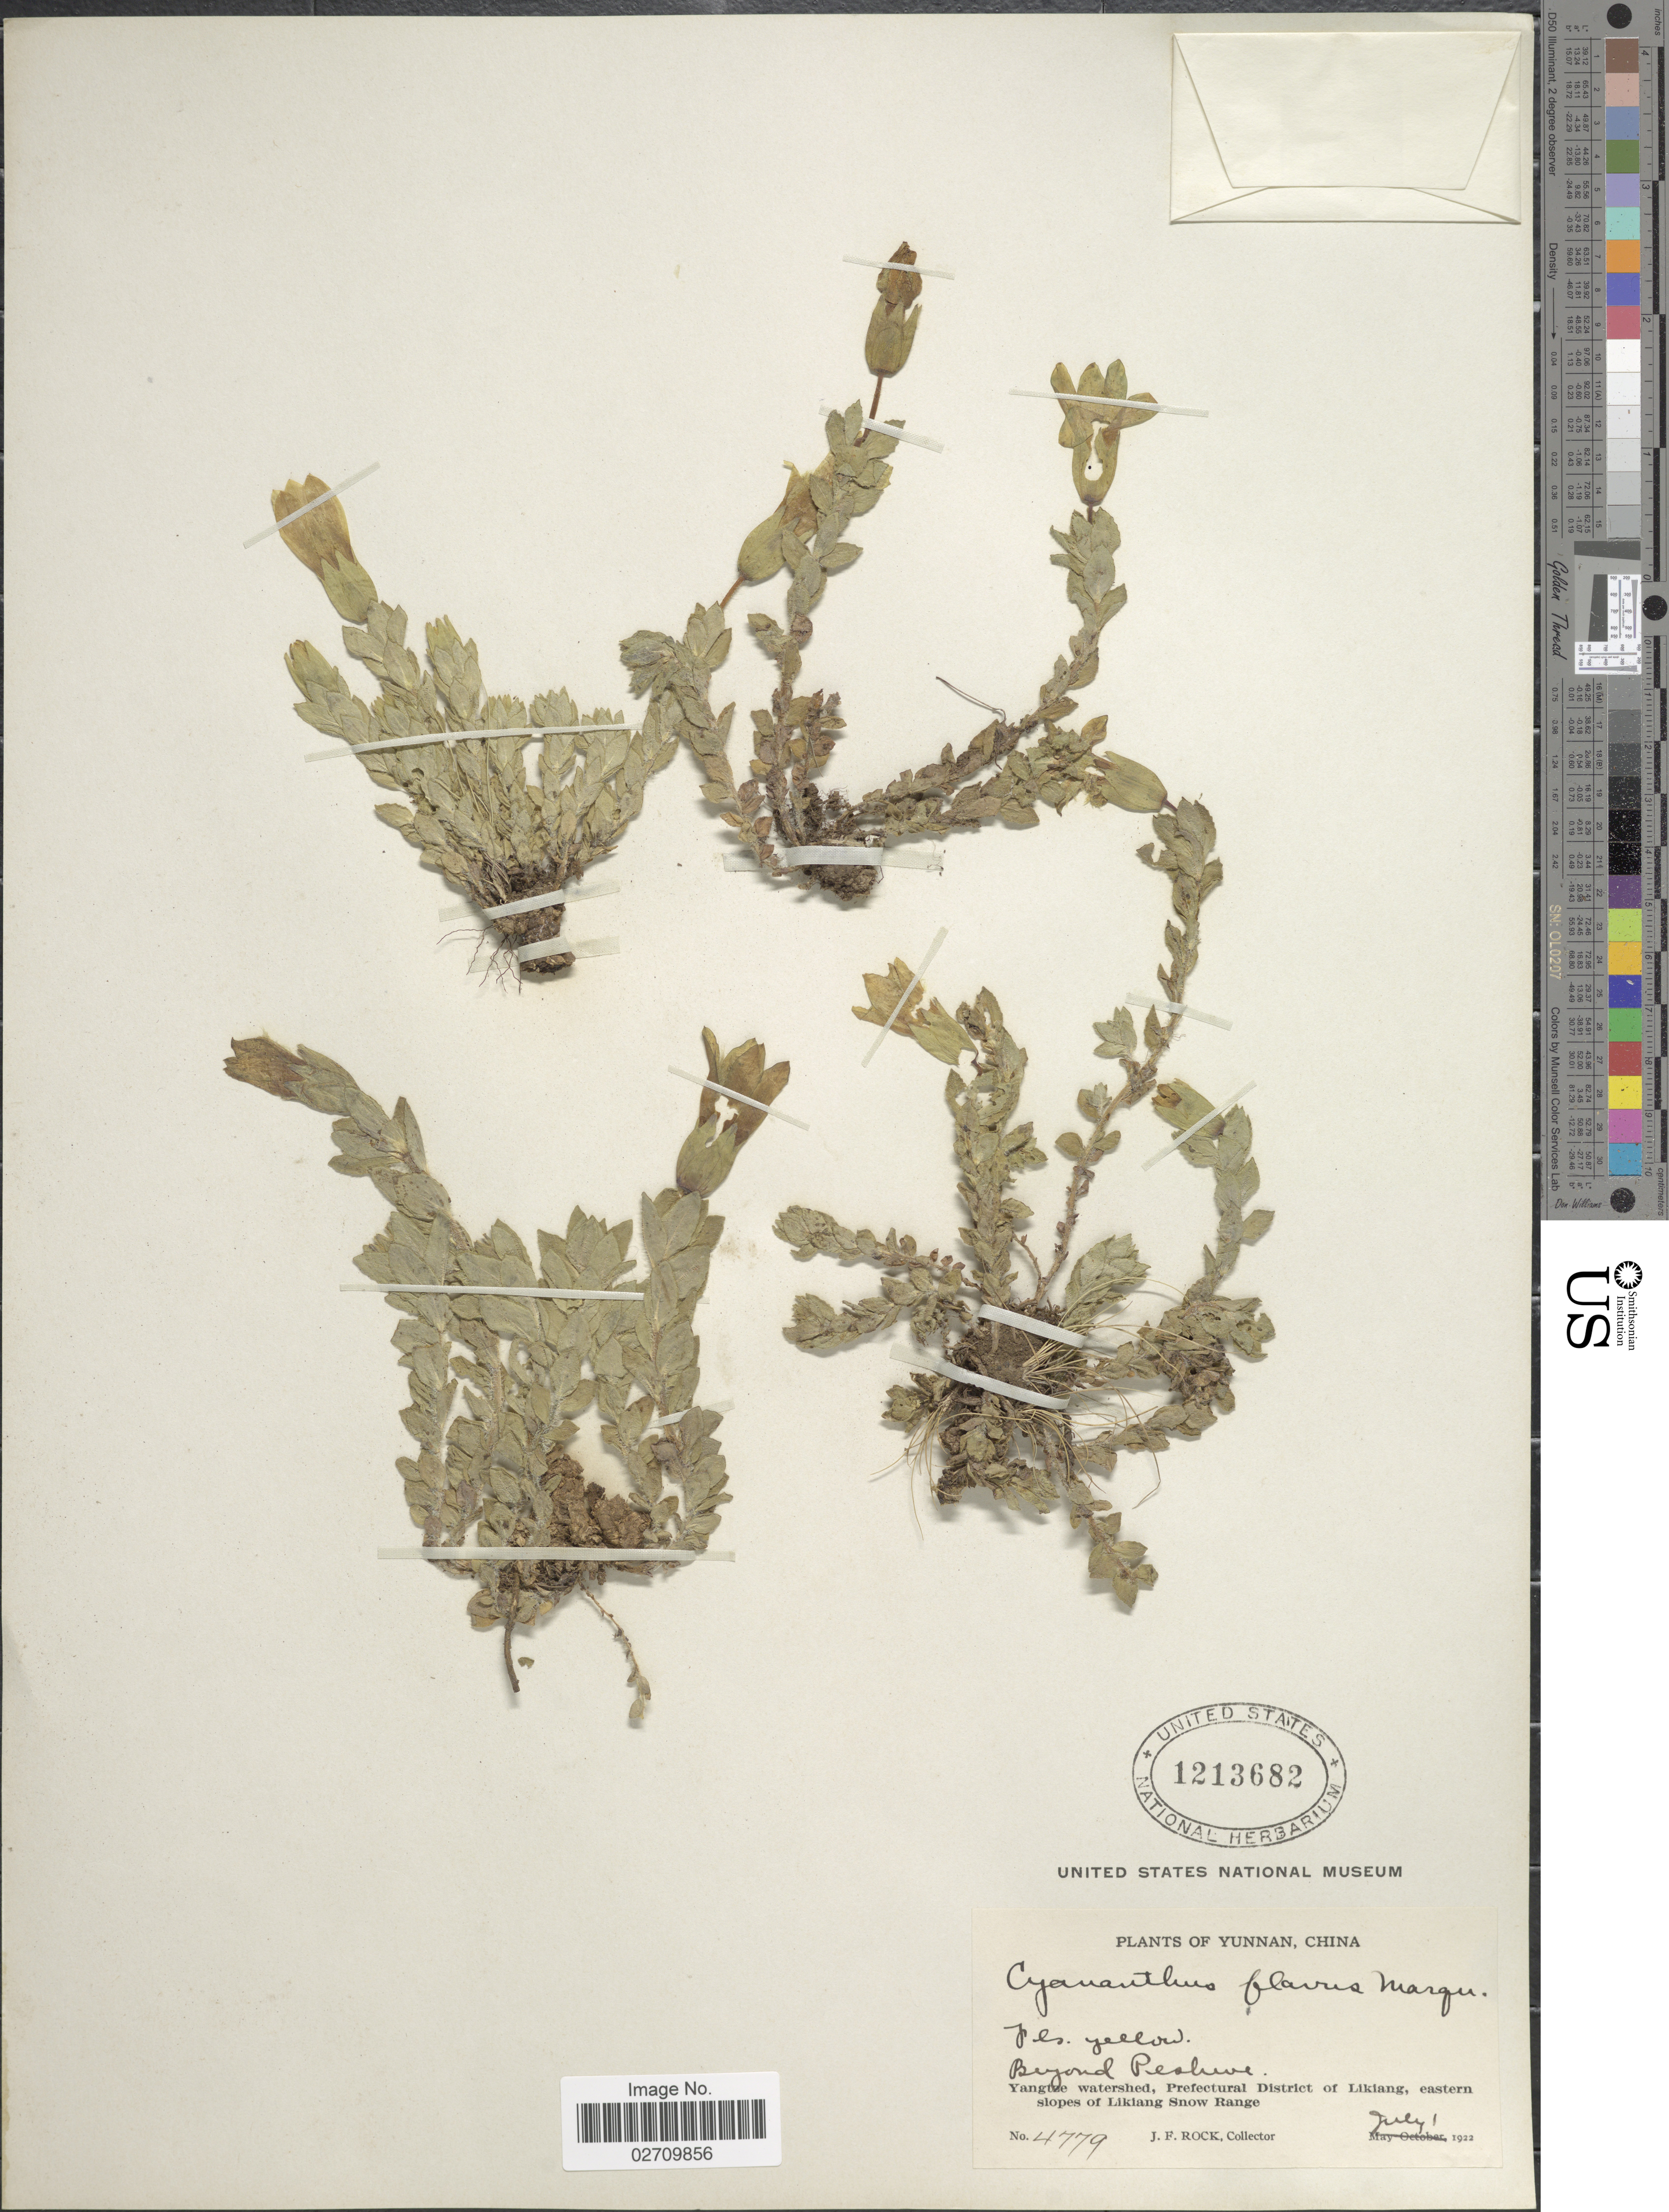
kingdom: Plantae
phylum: Tracheophyta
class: Magnoliopsida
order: Asterales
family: Campanulaceae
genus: Cyananthus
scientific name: Cyananthus flavus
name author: C. Marquand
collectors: J. F. Rock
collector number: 4779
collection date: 1922-07-01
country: China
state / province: Yunnan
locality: Beyond Peshive, Yangtze watershed, Prefectural District of Likiang, eastern slopes of Likiang Snow Range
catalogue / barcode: US 1213682